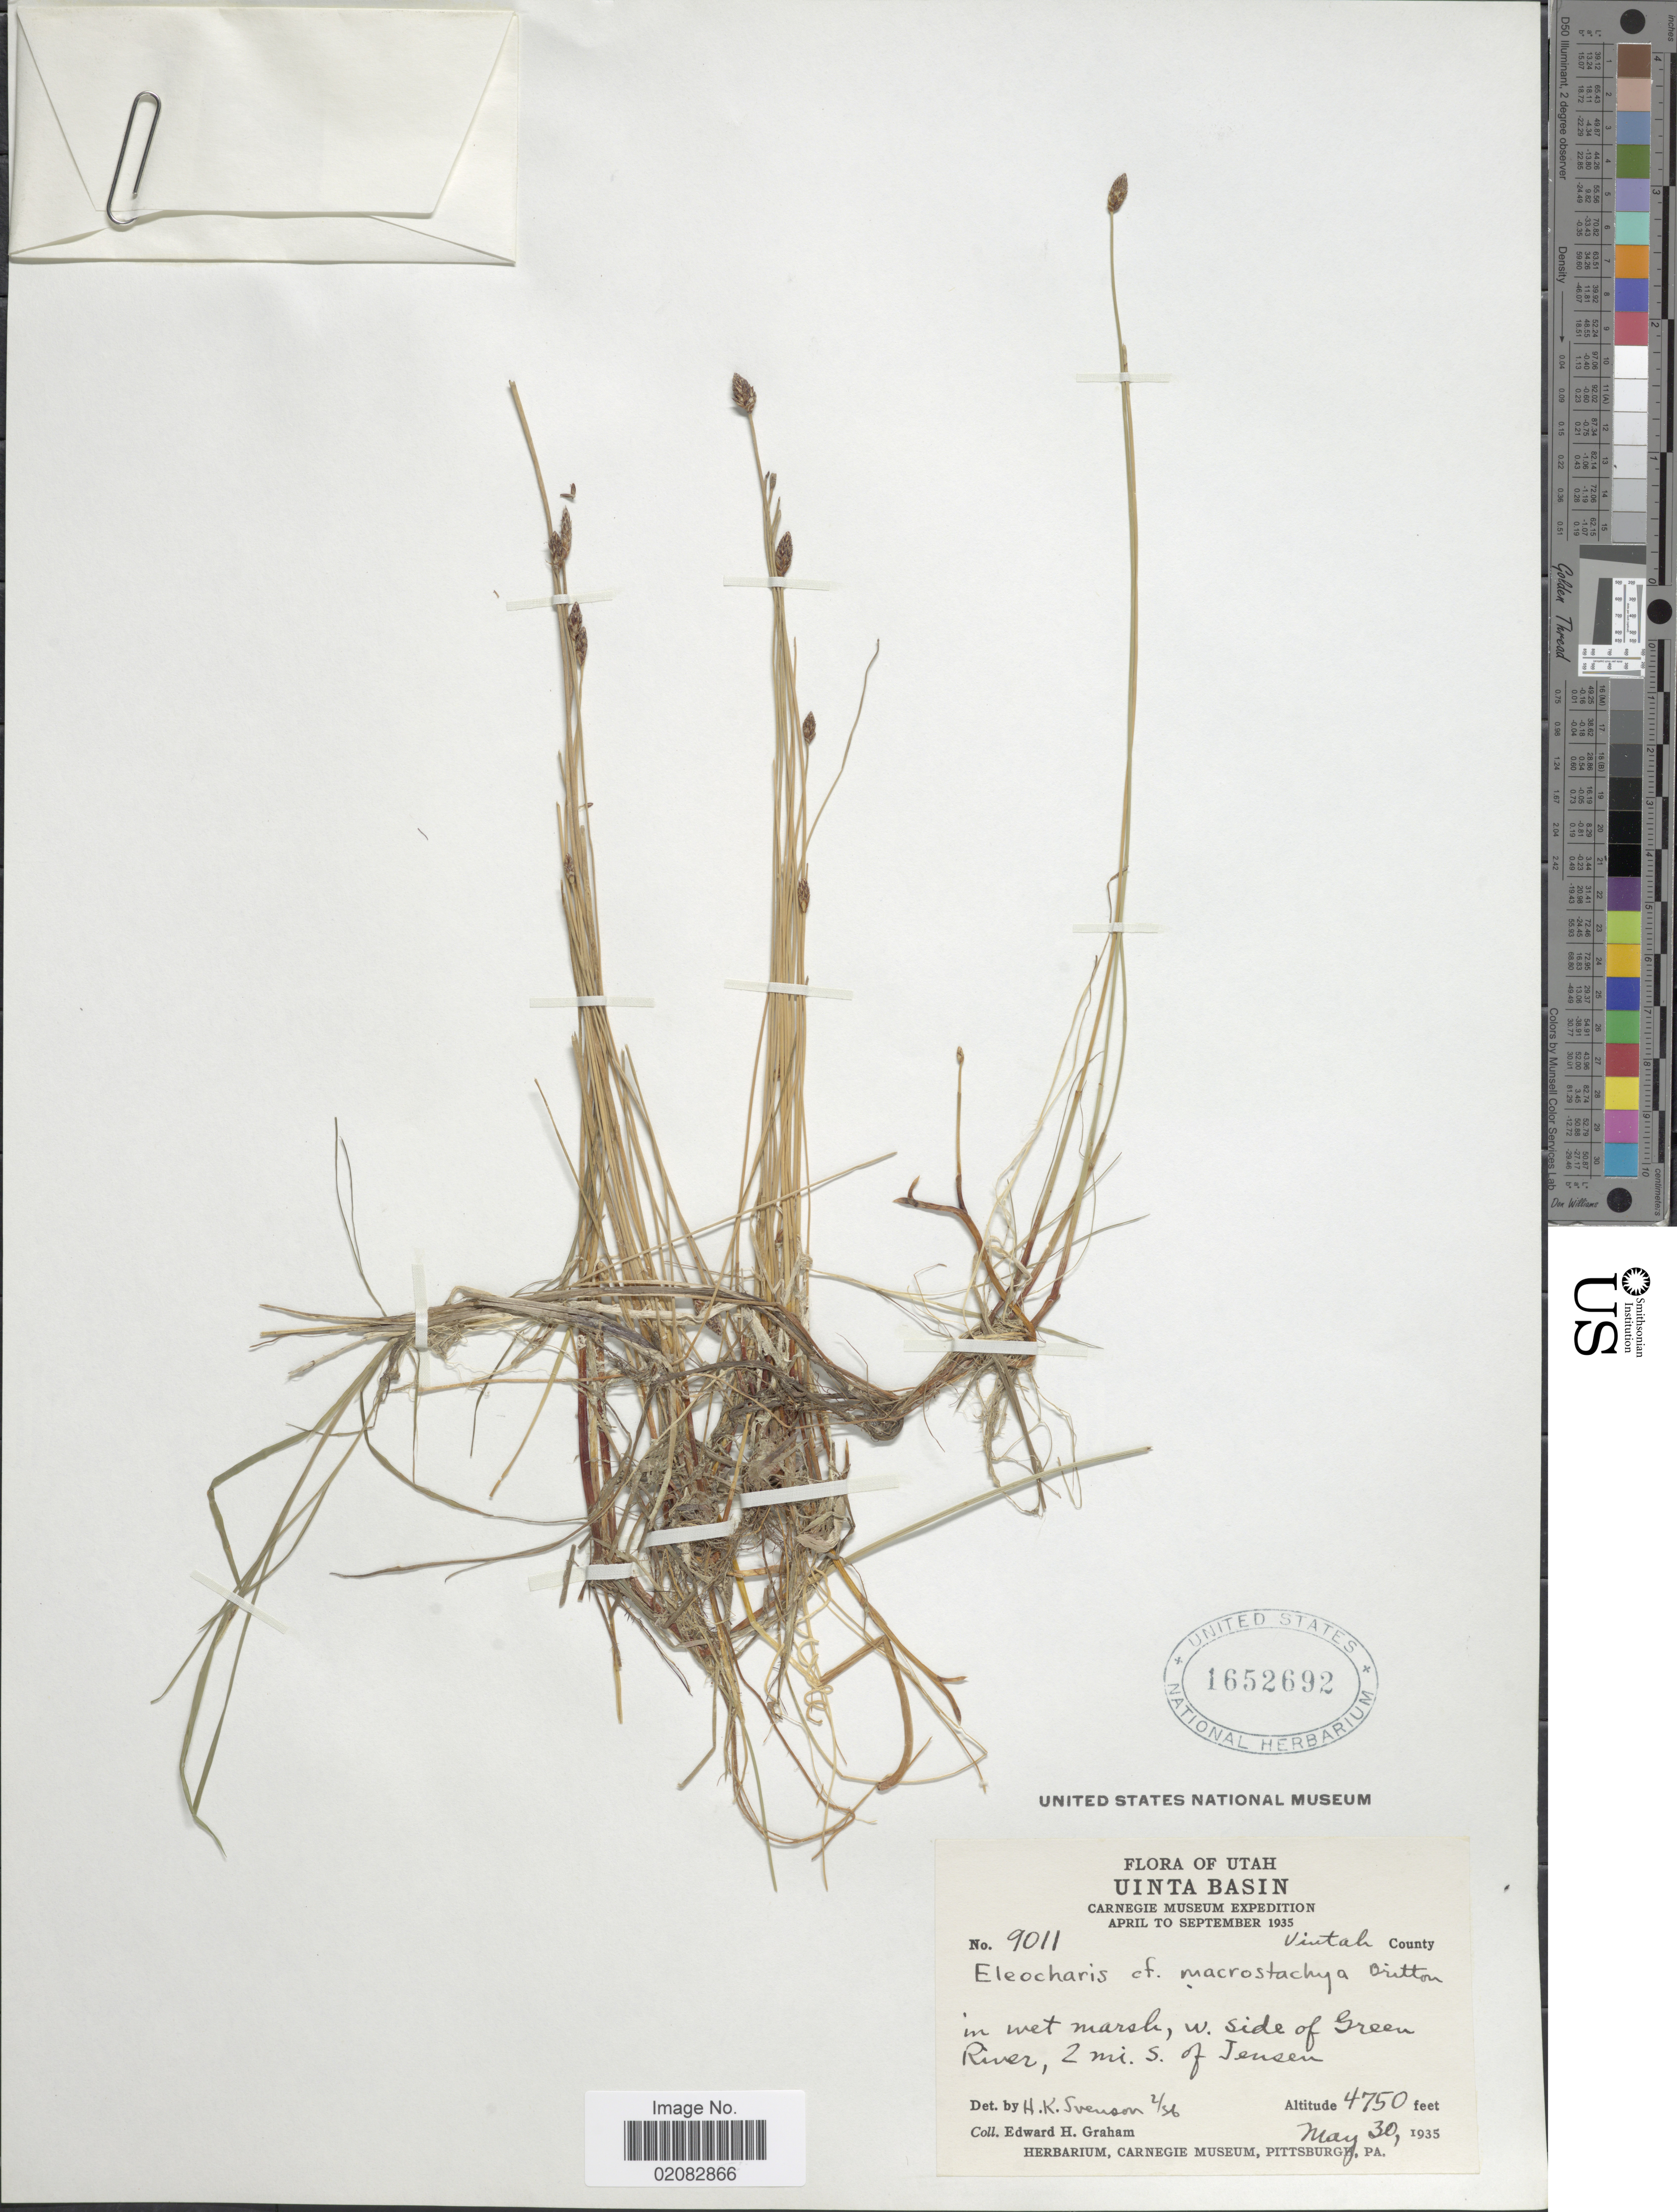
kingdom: Plantae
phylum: Tracheophyta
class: Liliopsida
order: Poales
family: Cyperaceae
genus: Eleocharis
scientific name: Eleocharis macrostachya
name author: Britton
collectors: E. H. Graham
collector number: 9011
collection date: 1935-05-30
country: United States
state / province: Utah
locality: Uinta Basin, Uintah County, w side of Green River, 2 mi. S. of Jensen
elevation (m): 1448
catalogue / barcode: US 1652692